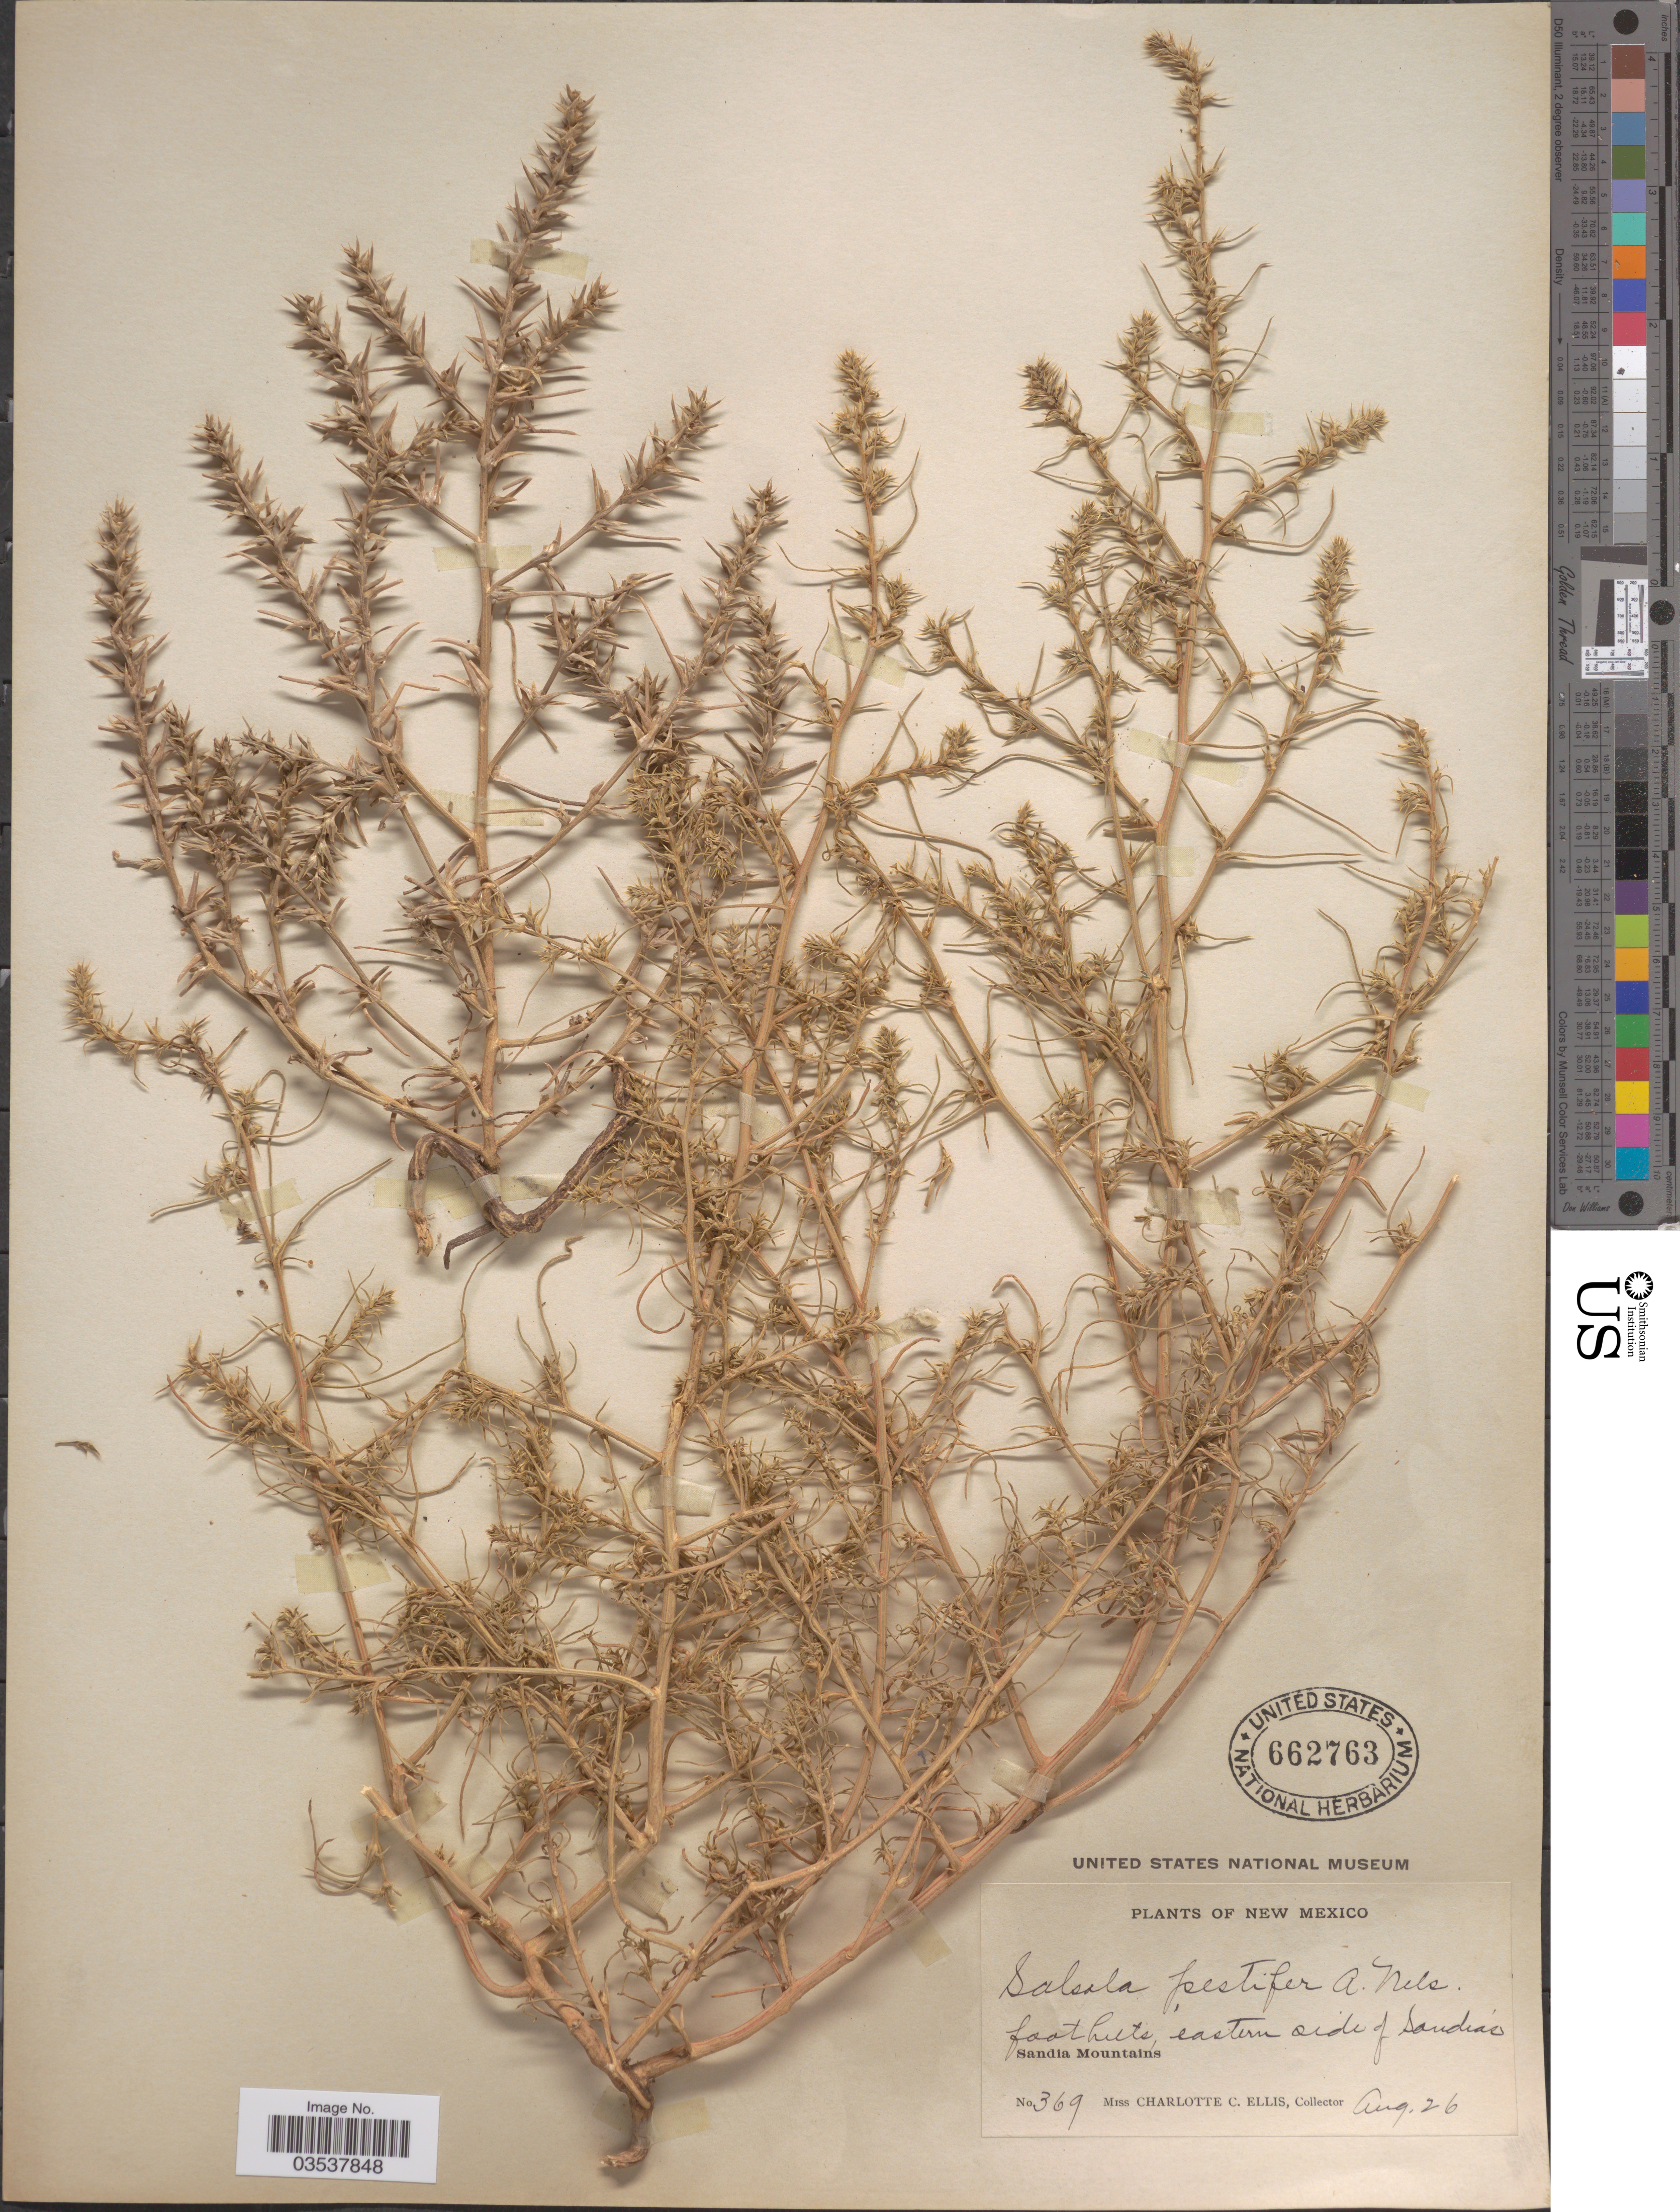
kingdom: Plantae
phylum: Tracheophyta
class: Magnoliopsida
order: Caryophyllales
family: Amaranthaceae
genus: Salsola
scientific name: Salsola pestifer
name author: A. Nelson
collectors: C. C. Ellis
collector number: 369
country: United States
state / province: New Mexico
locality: Foothills, eastern side of Sandias. Sandia Mountains.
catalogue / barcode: US 662763